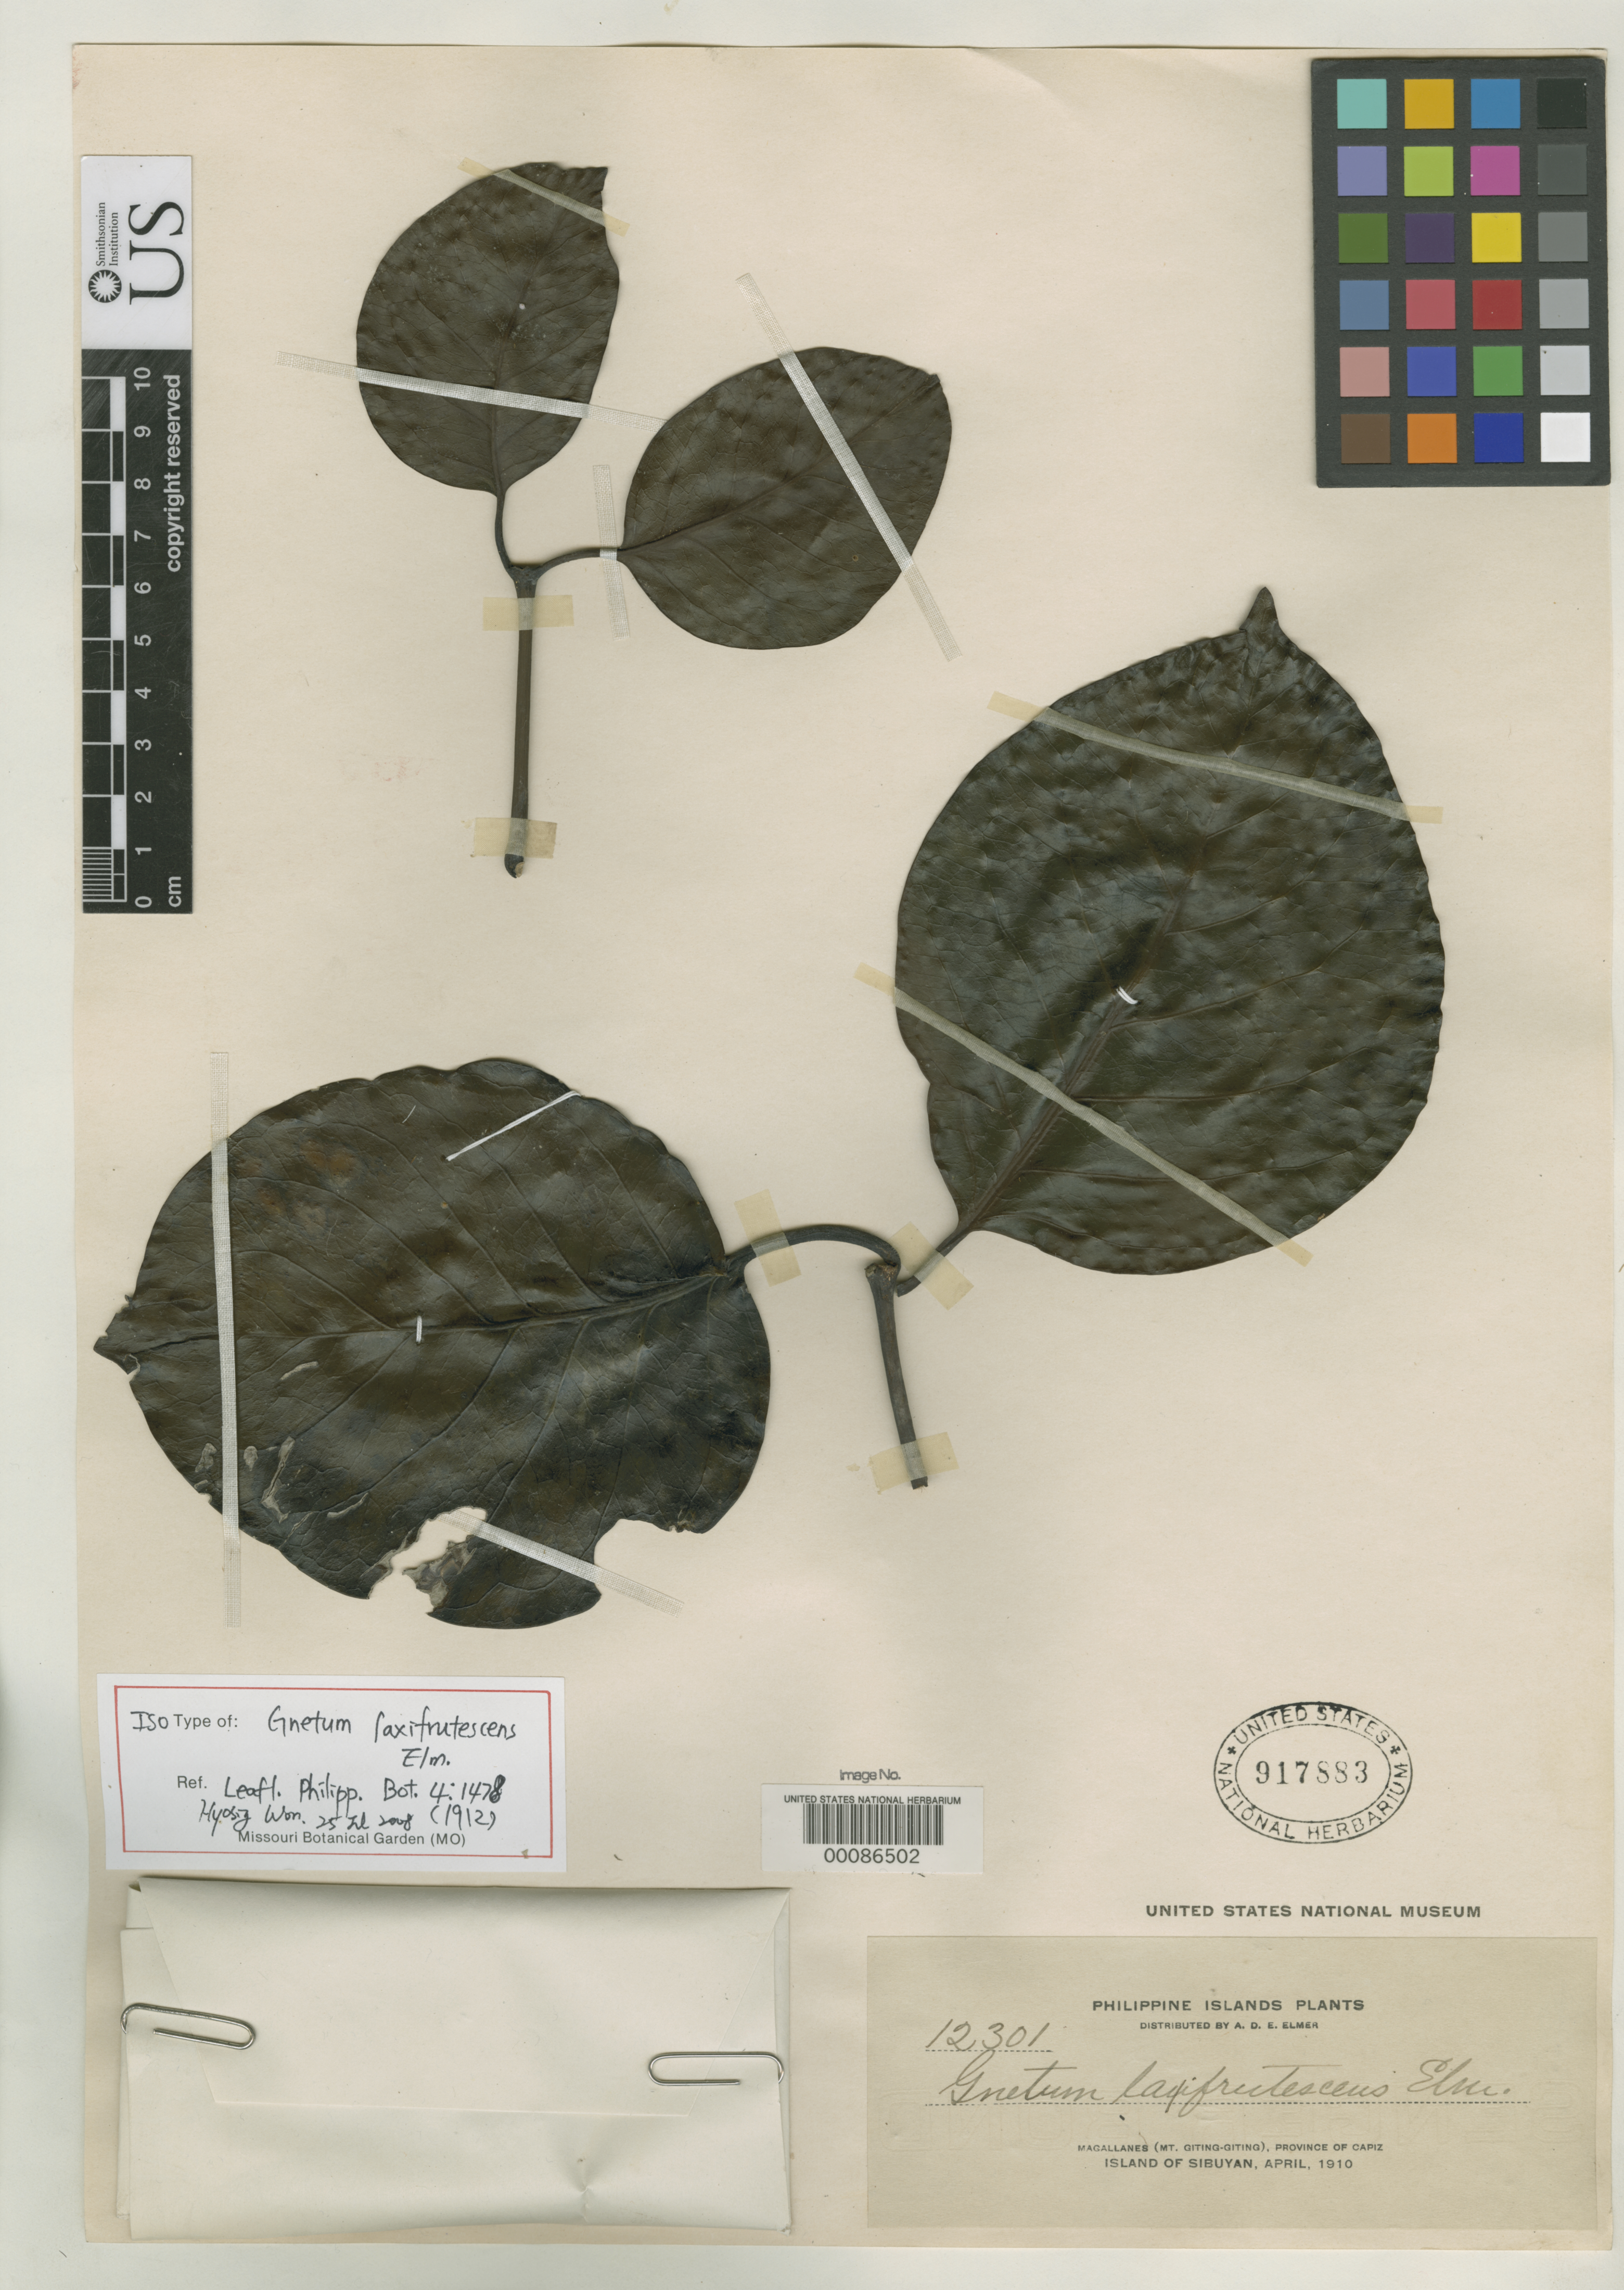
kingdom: Plantae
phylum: Tracheophyta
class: Gnetopsida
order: Gnetales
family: Gnetaceae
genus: Gnetum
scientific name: Gnetum laxifrutescens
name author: Elmer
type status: Isotype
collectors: A. D. E. Elmer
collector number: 12301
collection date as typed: Apr 1910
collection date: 1910-04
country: Philippines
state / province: Mimaropa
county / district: Romblon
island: Sibuyan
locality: Magallanes (Mt. Giting-Giting), Province of Capiz, Island of Sibuyan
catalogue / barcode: US 917883